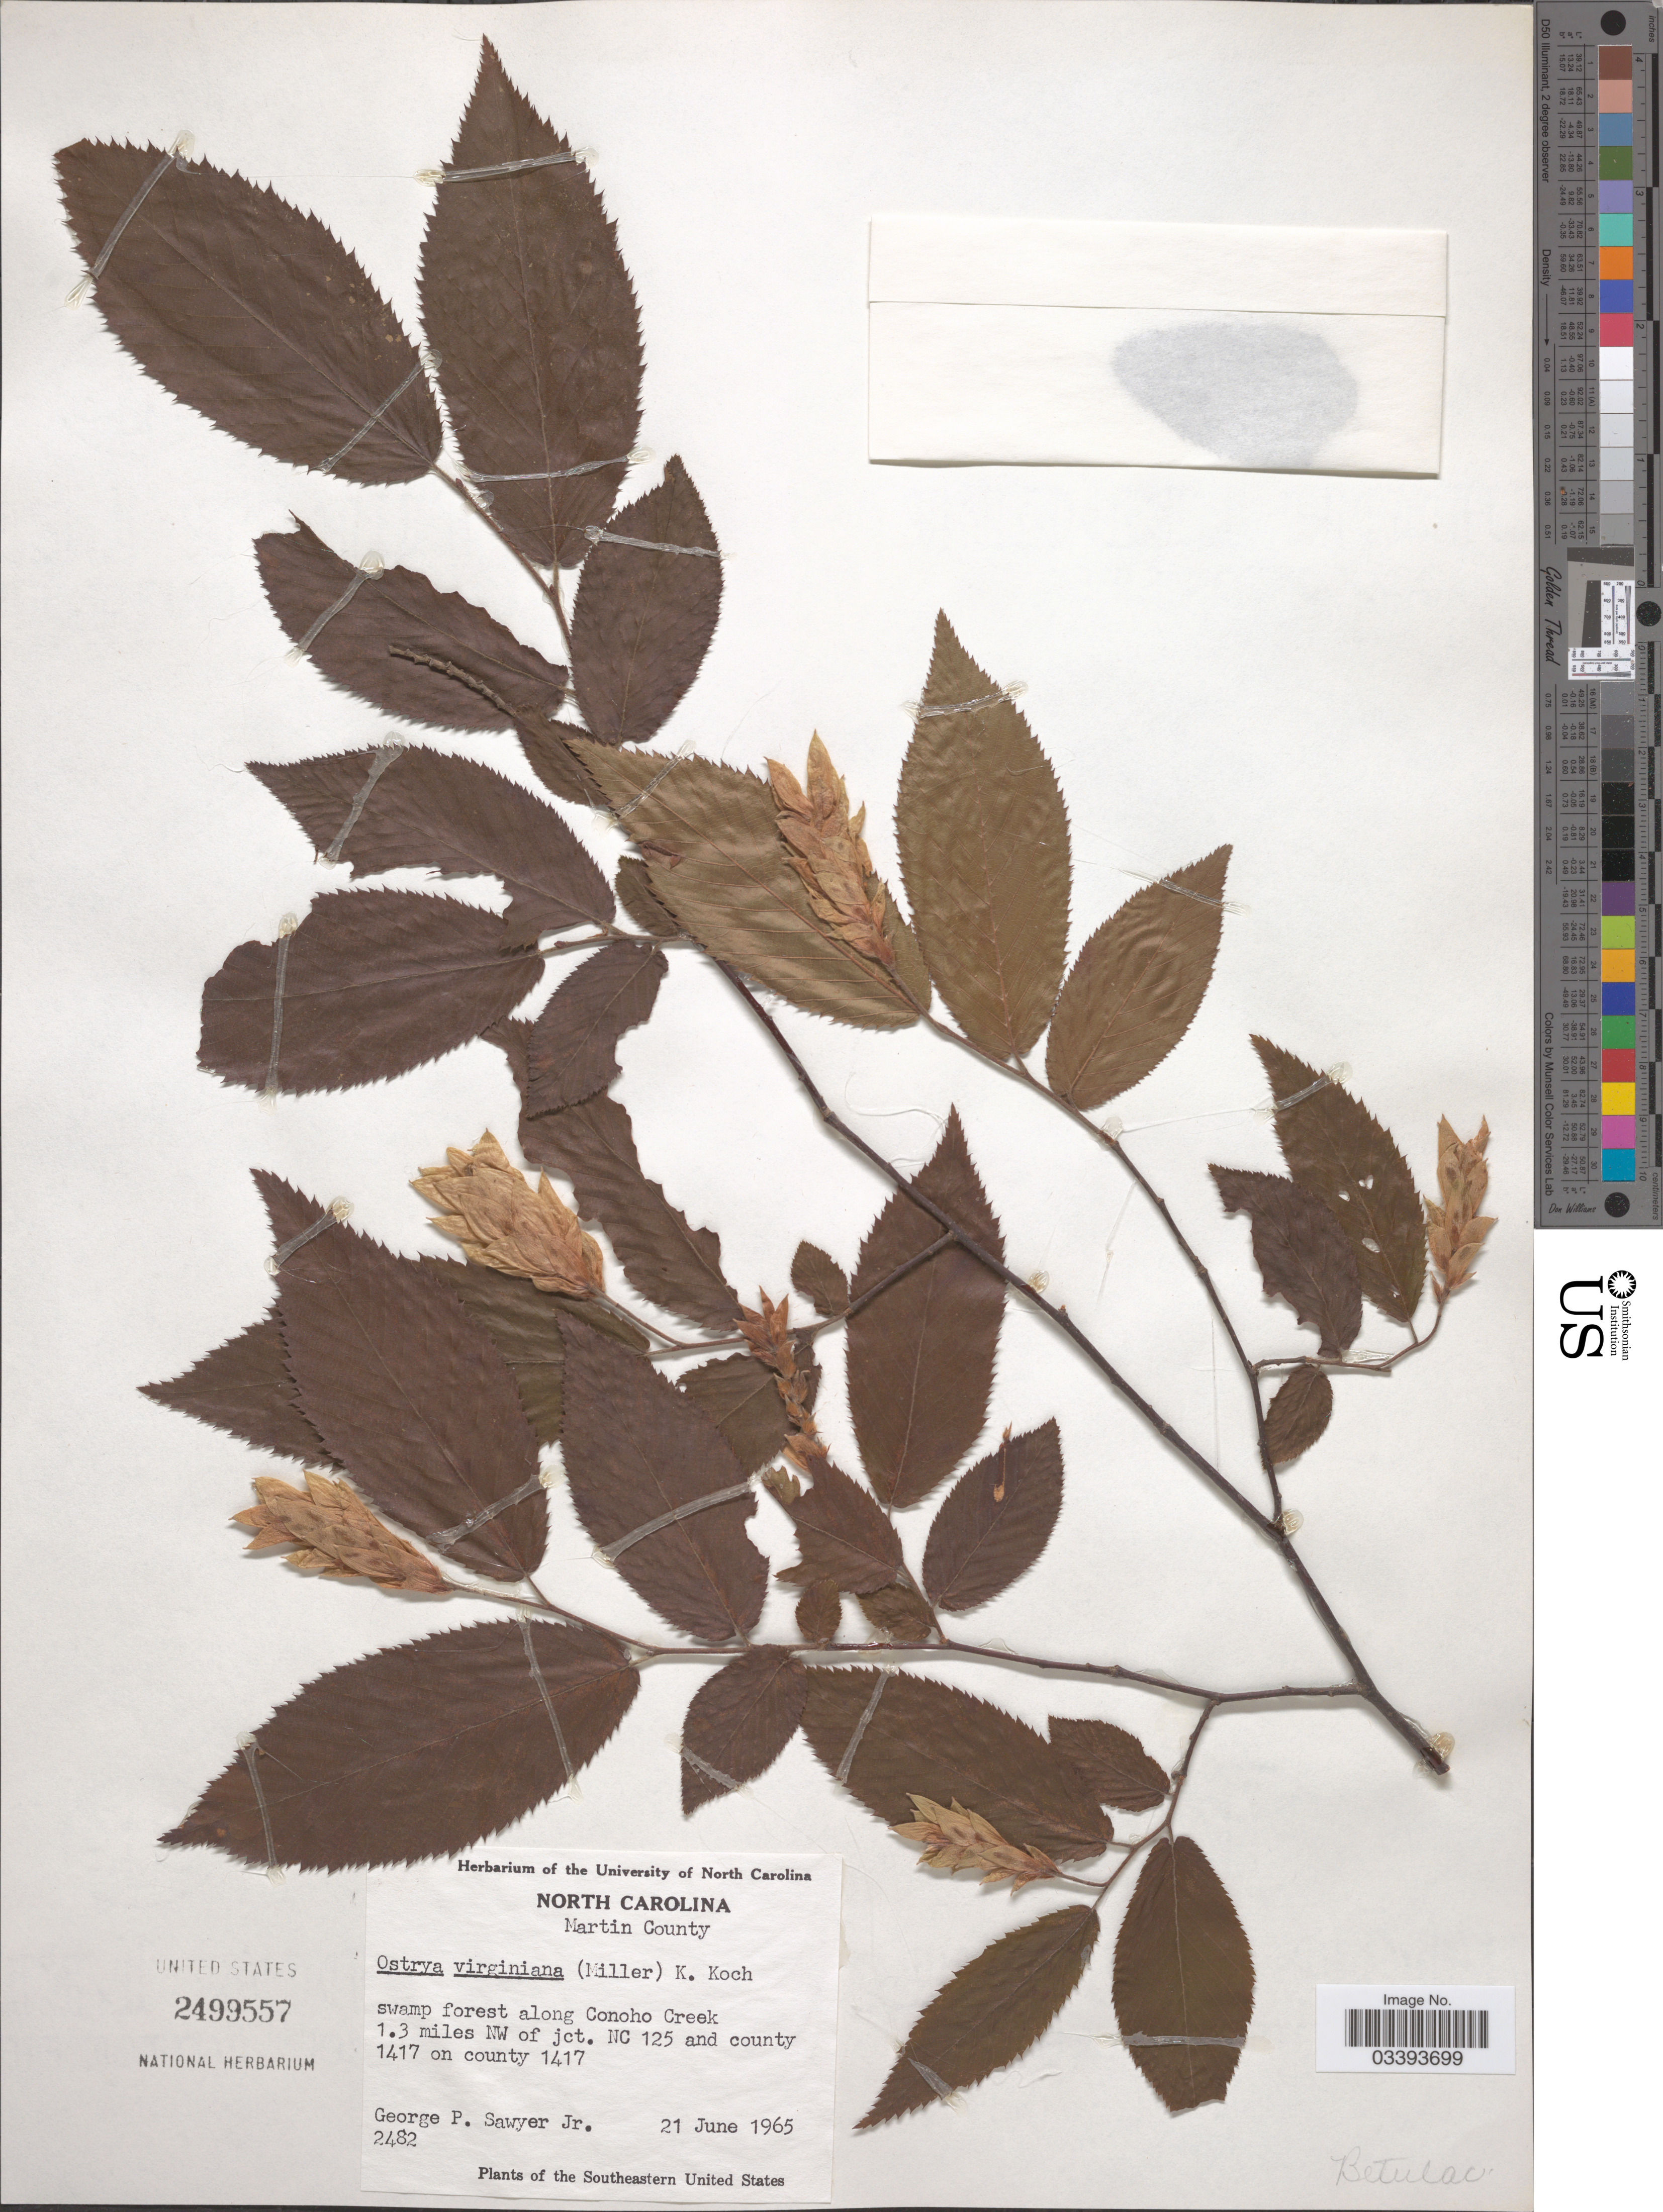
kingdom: Plantae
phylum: Tracheophyta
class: Magnoliopsida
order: Fagales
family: Betulaceae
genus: Ostrya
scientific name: Ostrya virginiana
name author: (Mill.) K. Koch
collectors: G. Sawyer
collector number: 2482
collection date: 1965-06-21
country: United States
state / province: North Carolina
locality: Martin County. Swamp forest along Conoho Creek 1.3 miles NW of jct. NC 125 and county 1417 on county 1417.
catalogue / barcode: US 2499557